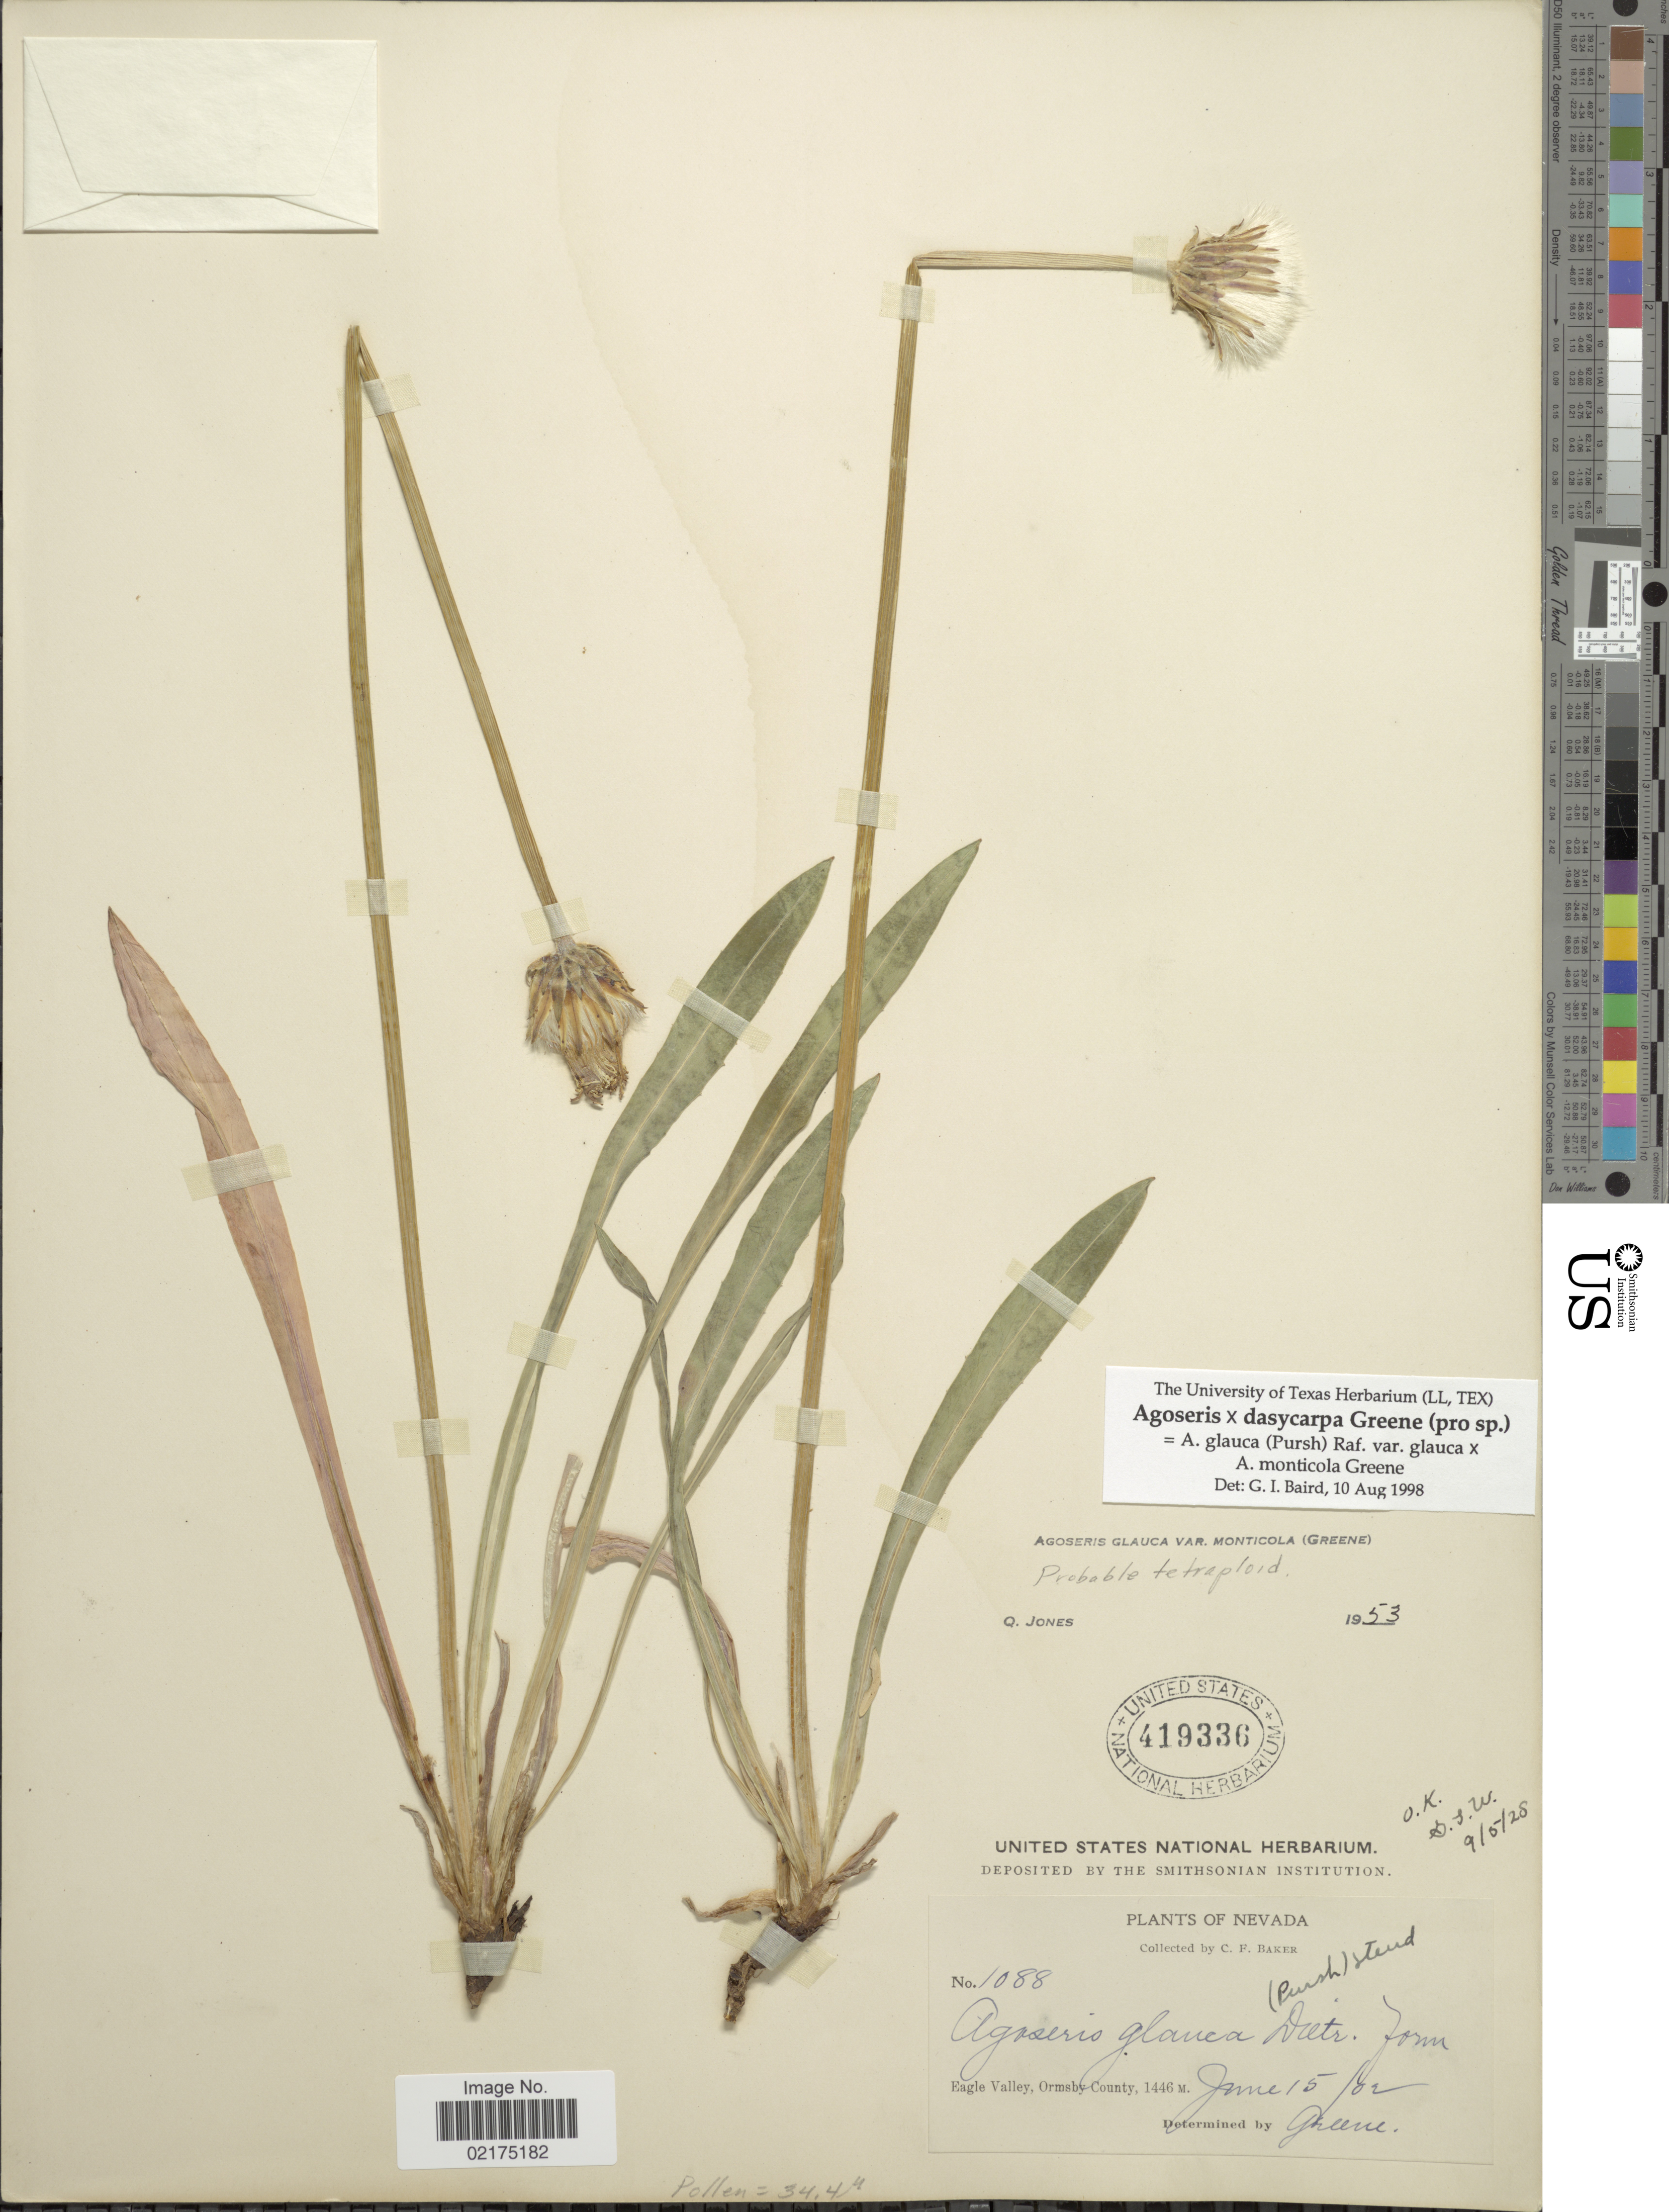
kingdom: Plantae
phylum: Tracheophyta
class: Magnoliopsida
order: Asterales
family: Asteraceae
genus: Agoseris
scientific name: Agoseris dasycarpa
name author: Greene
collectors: C. F. Baker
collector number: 1088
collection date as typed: Transcribed d/m/y: 15/6/02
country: United States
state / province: Nevada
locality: Eagle Valley, Ormsby County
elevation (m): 1446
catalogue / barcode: US 419336